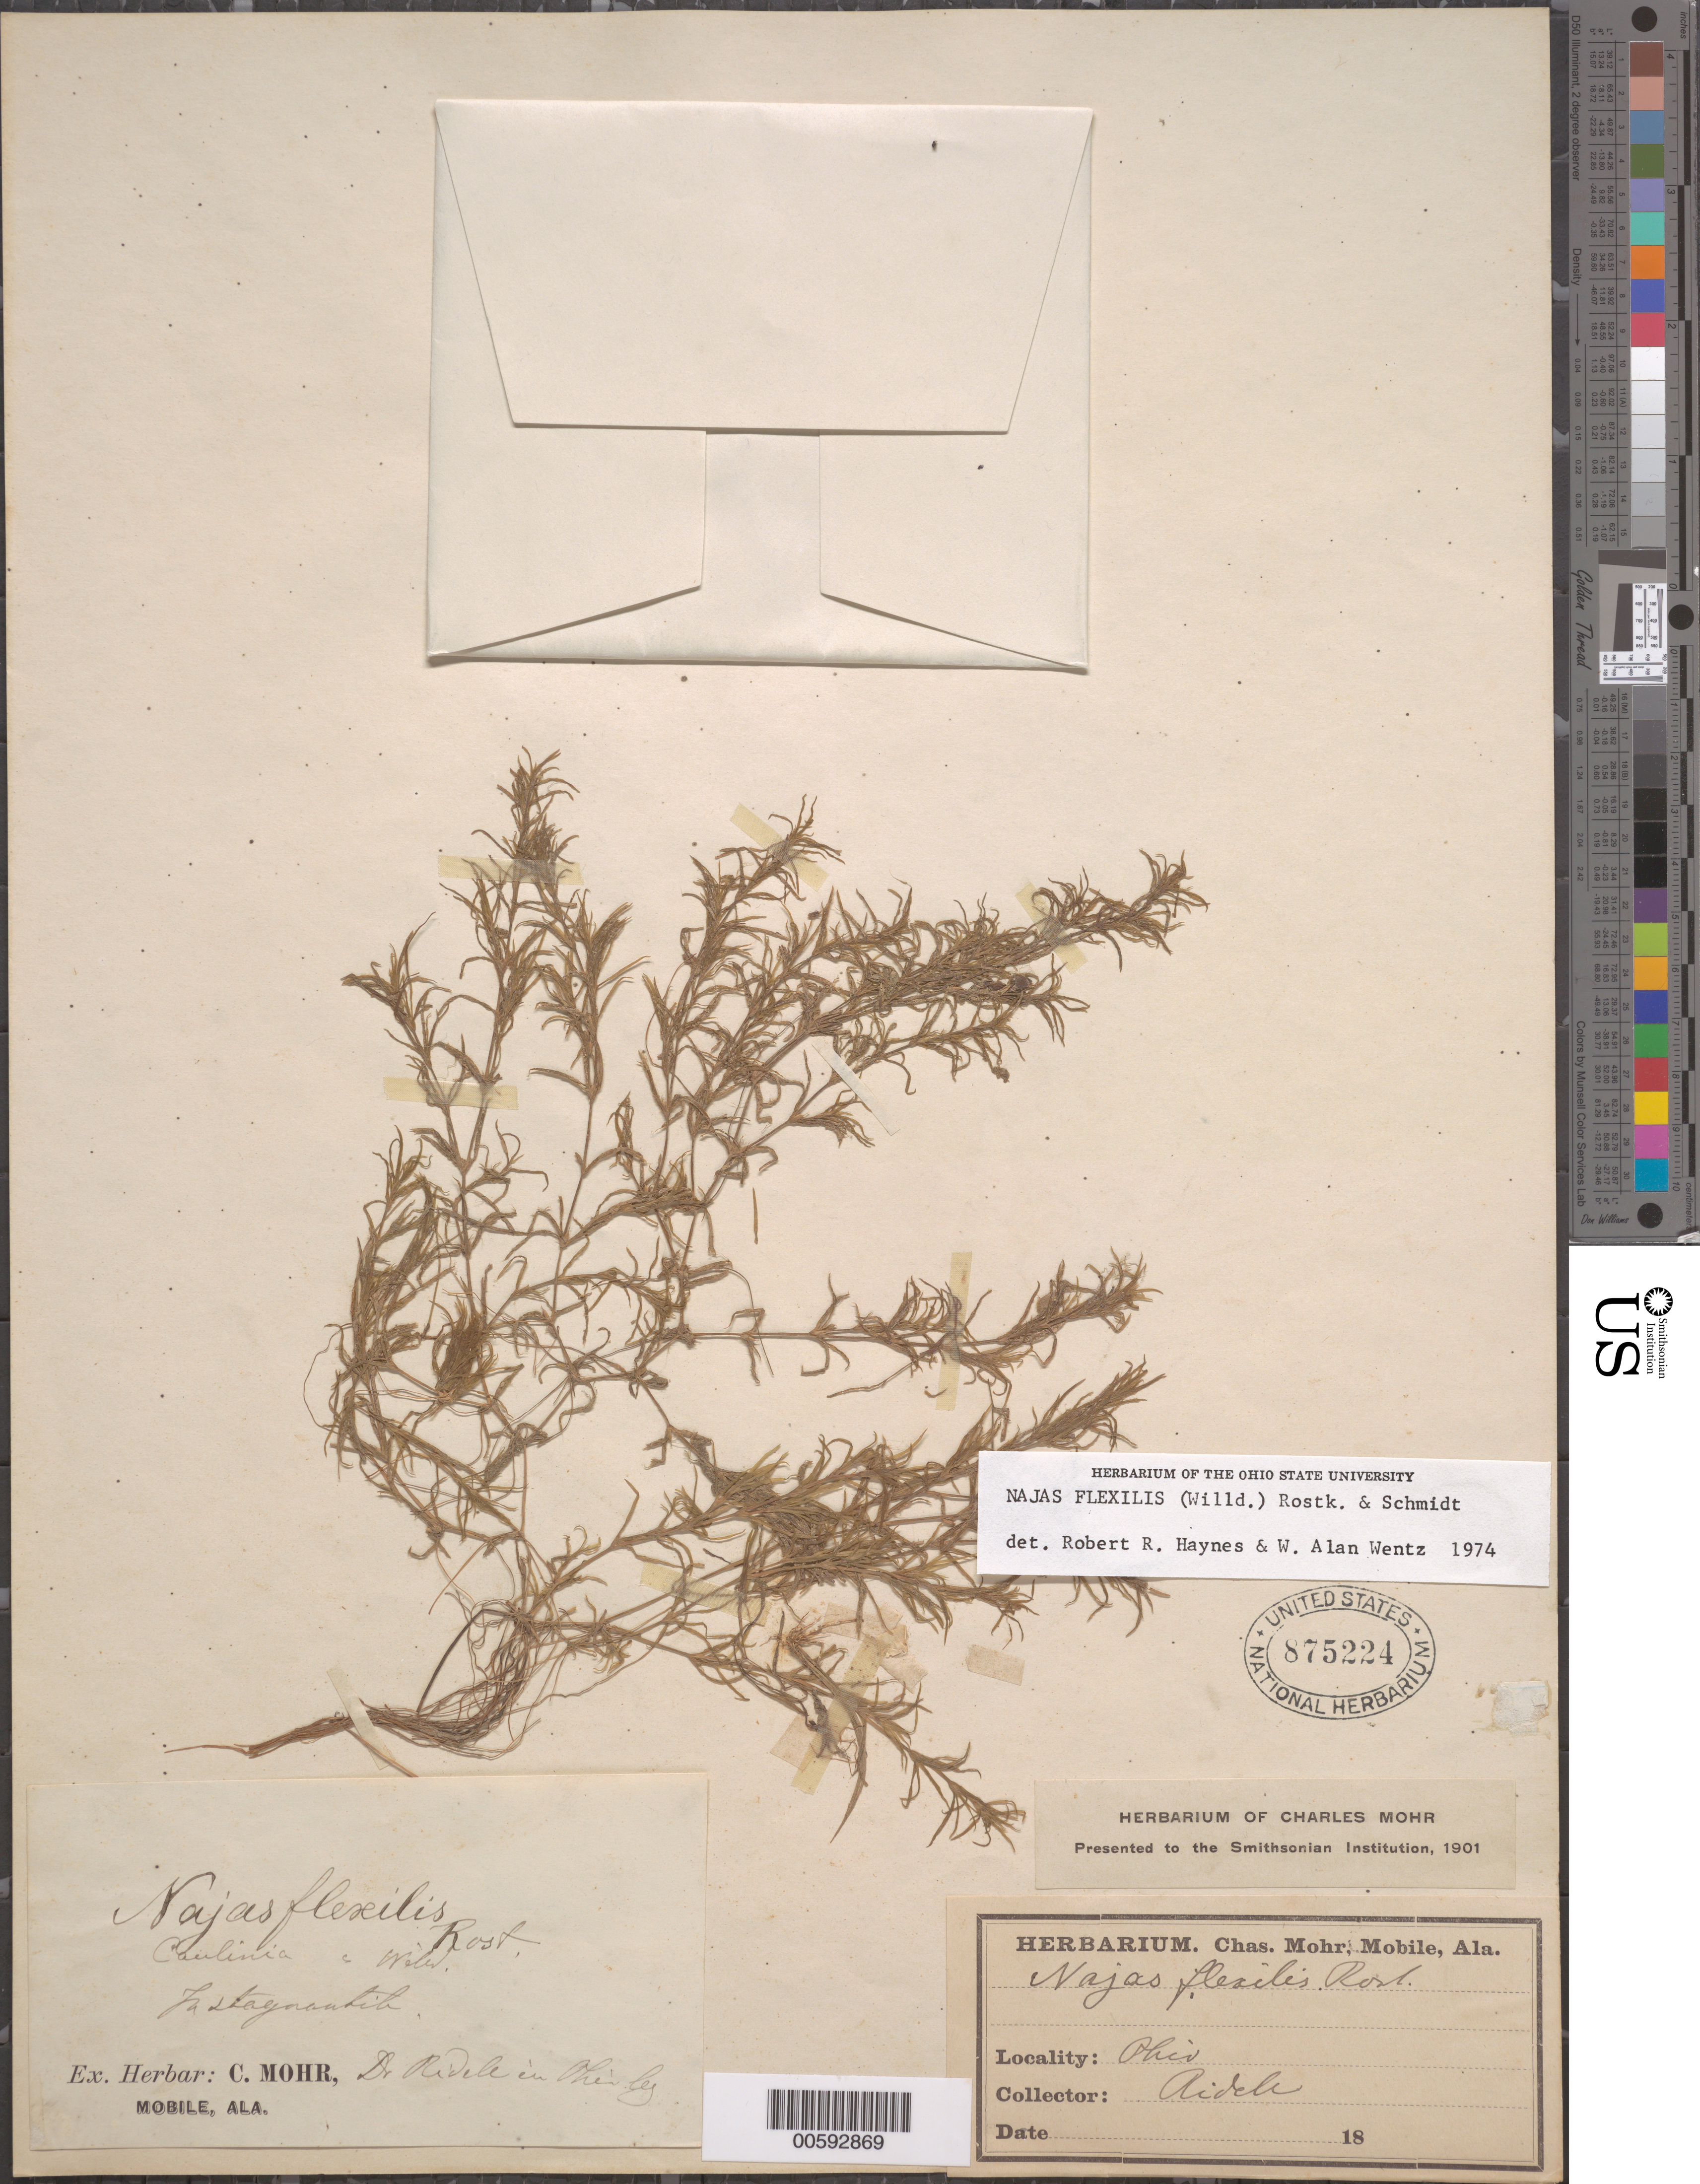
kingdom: Plantae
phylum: Tracheophyta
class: Liliopsida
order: Alismatales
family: Hydrocharitaceae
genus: Najas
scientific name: Najas flexilis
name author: (Willd.) Rostk. & Schmidt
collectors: -. Ridele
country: United States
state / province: Ohio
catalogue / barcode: US 875224